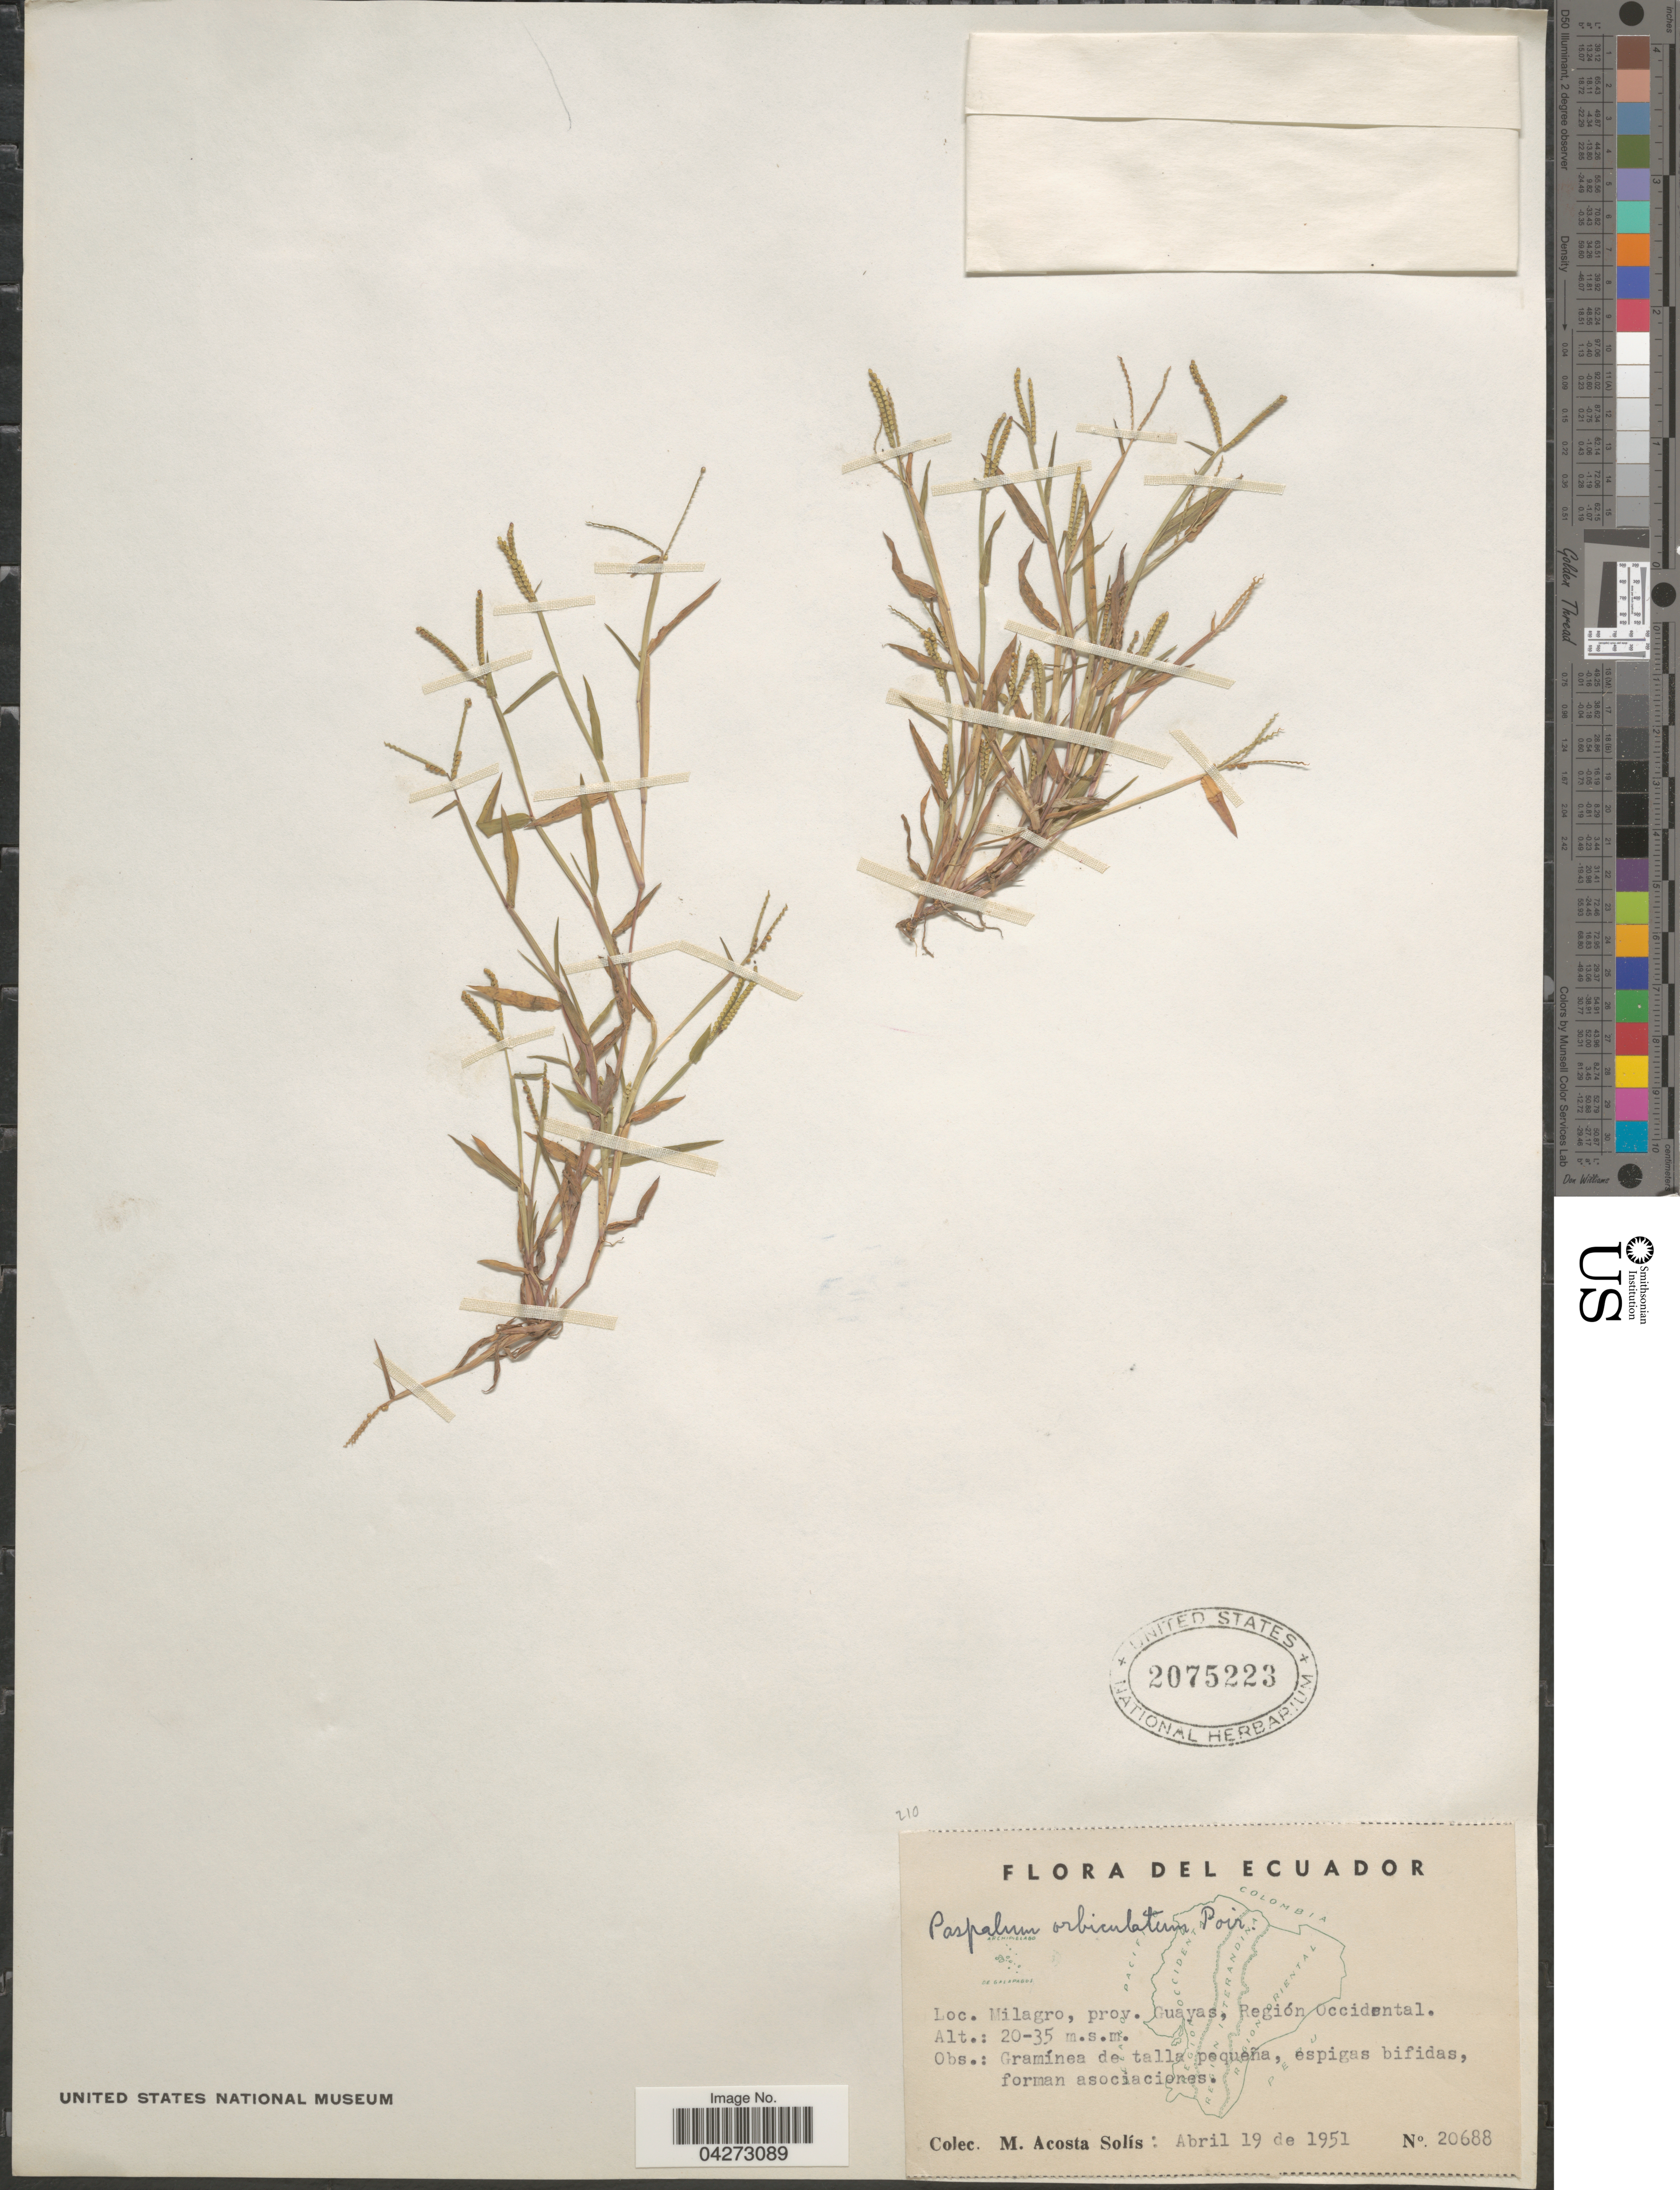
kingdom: Plantae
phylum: Tracheophyta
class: Liliopsida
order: Poales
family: Poaceae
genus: Paspalum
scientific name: Paspalum orbiculatum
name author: Poir.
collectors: M. Acosta Solis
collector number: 20688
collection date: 1951-04-19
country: Ecuador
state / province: Guayas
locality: Milagro, Región Occidental.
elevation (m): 20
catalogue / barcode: US 2075223